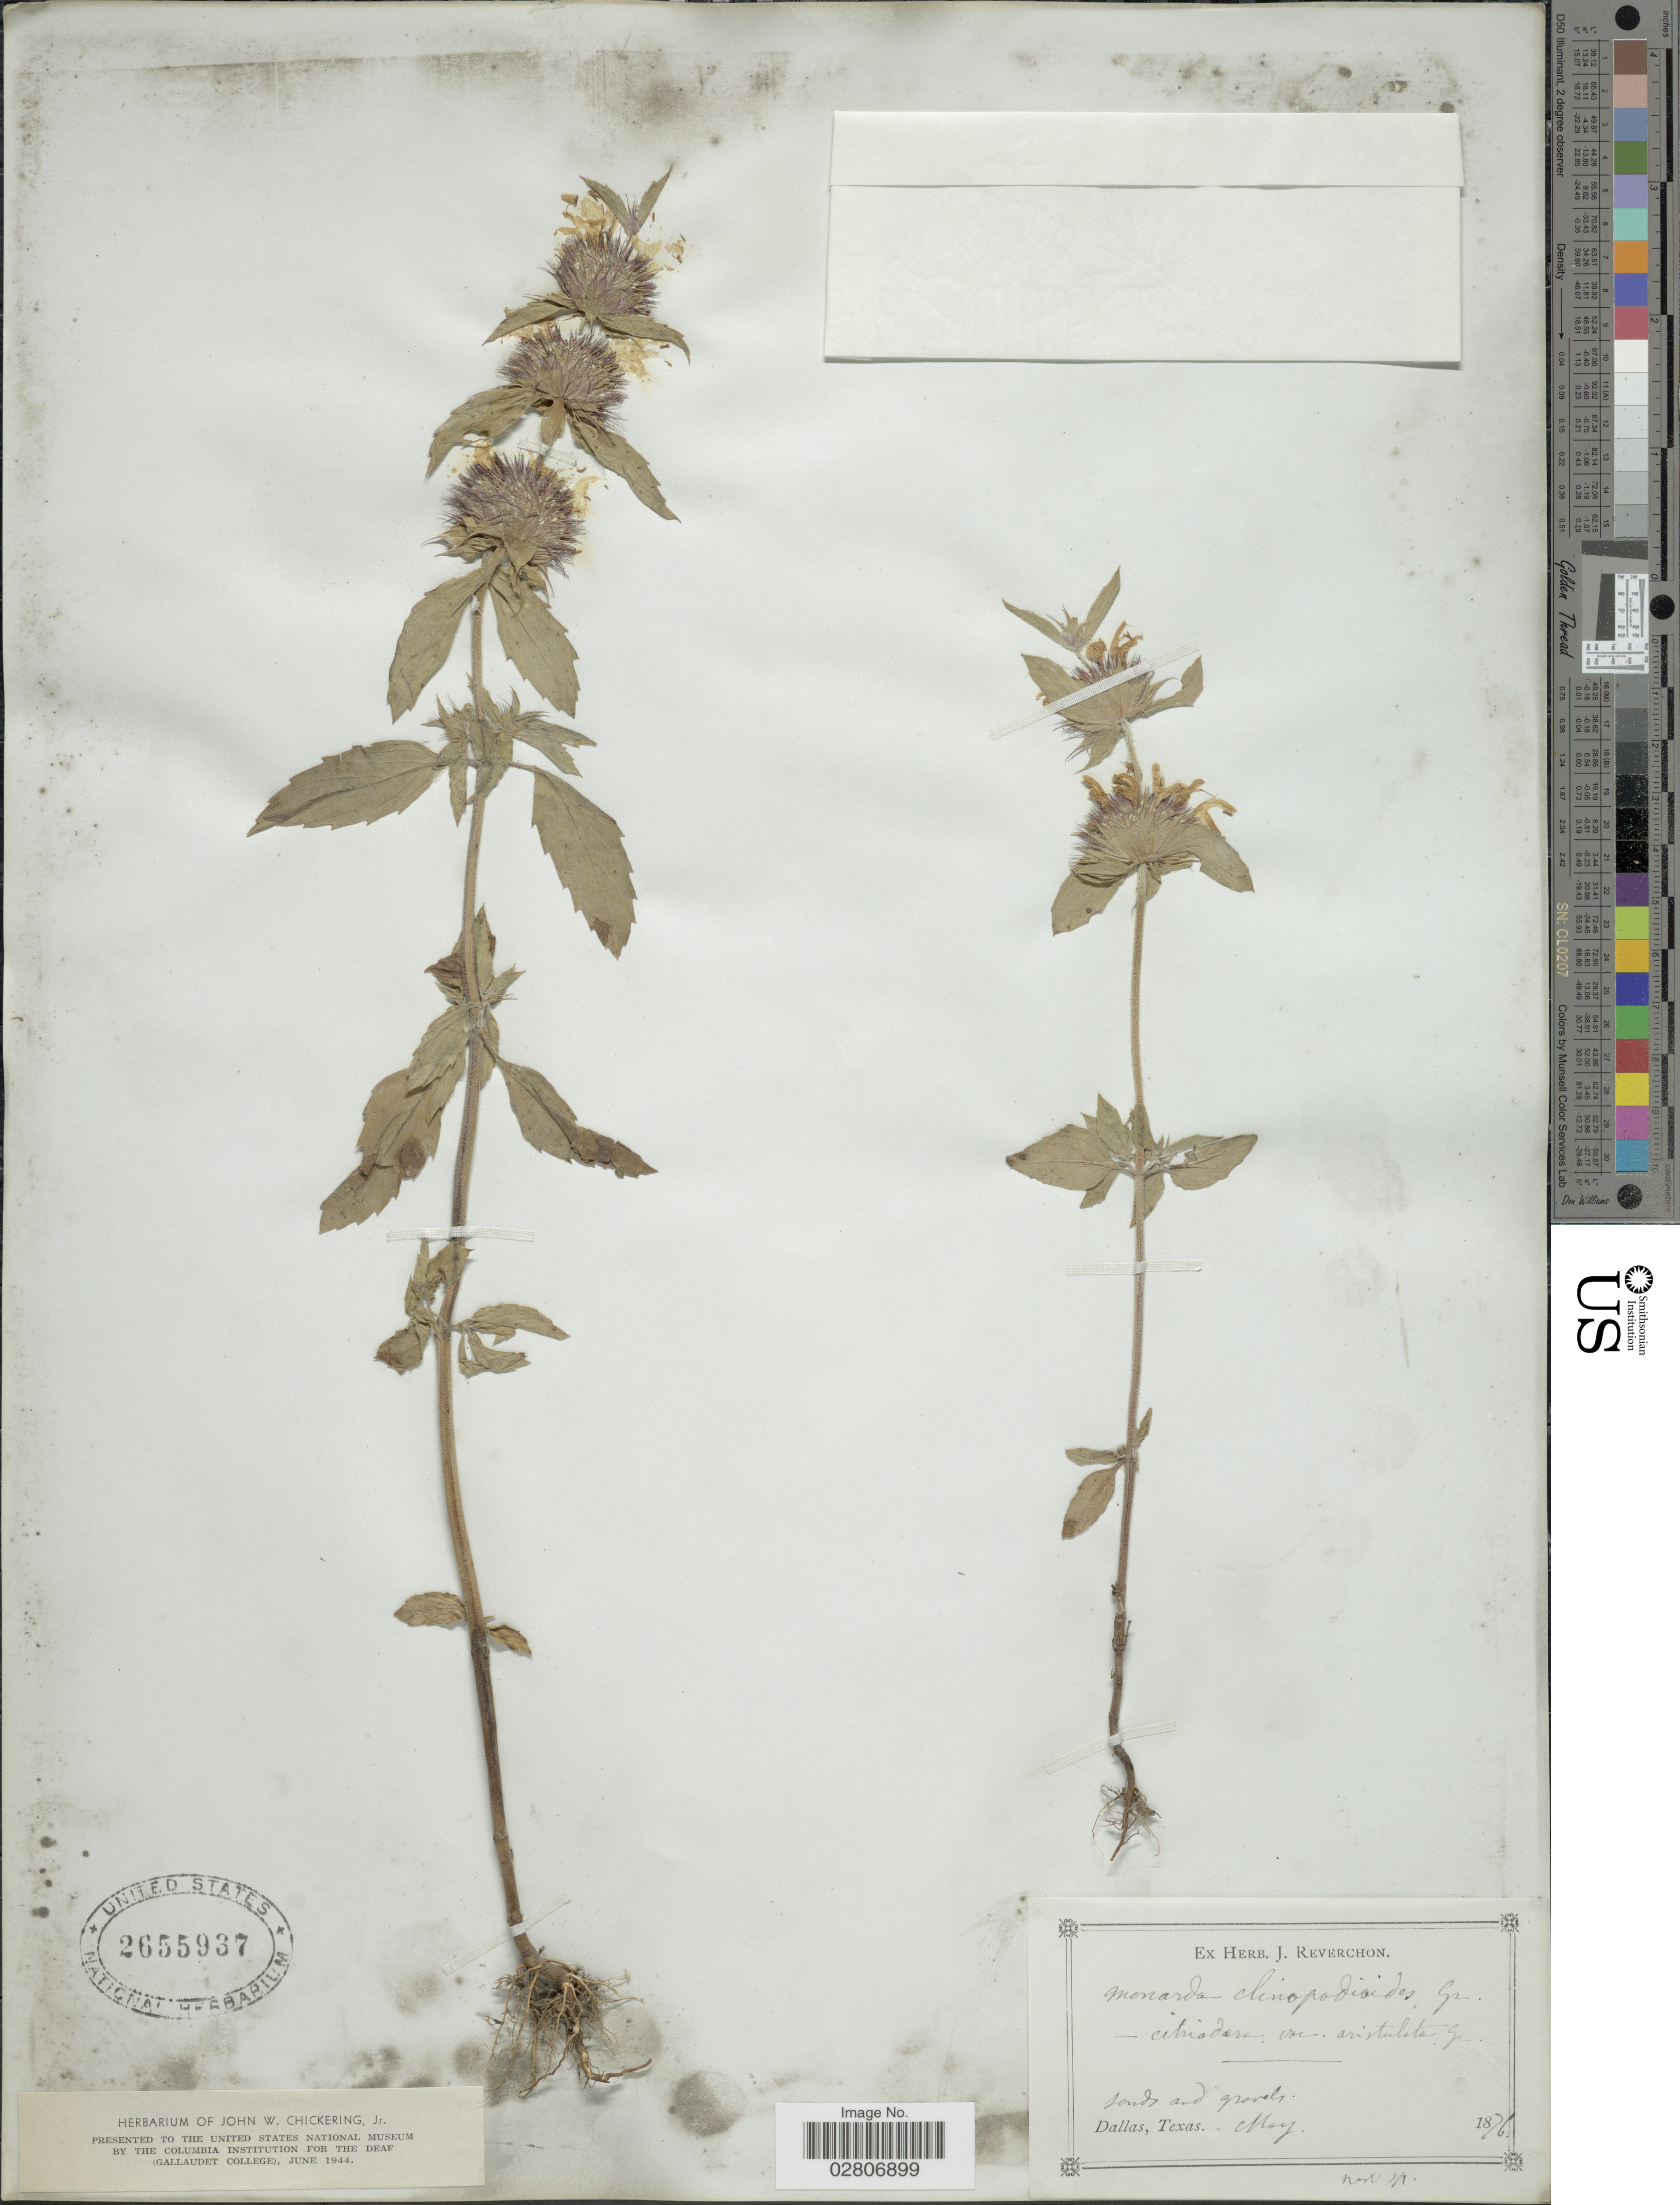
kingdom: Plantae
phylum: Tracheophyta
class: Magnoliopsida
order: Lamiales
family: Lamiaceae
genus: Monarda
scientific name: Monarda clinopodioides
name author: A. Gray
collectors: ex herb. J. Reverchon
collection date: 1876-05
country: United States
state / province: Texas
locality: Dallas.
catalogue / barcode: US 2655937